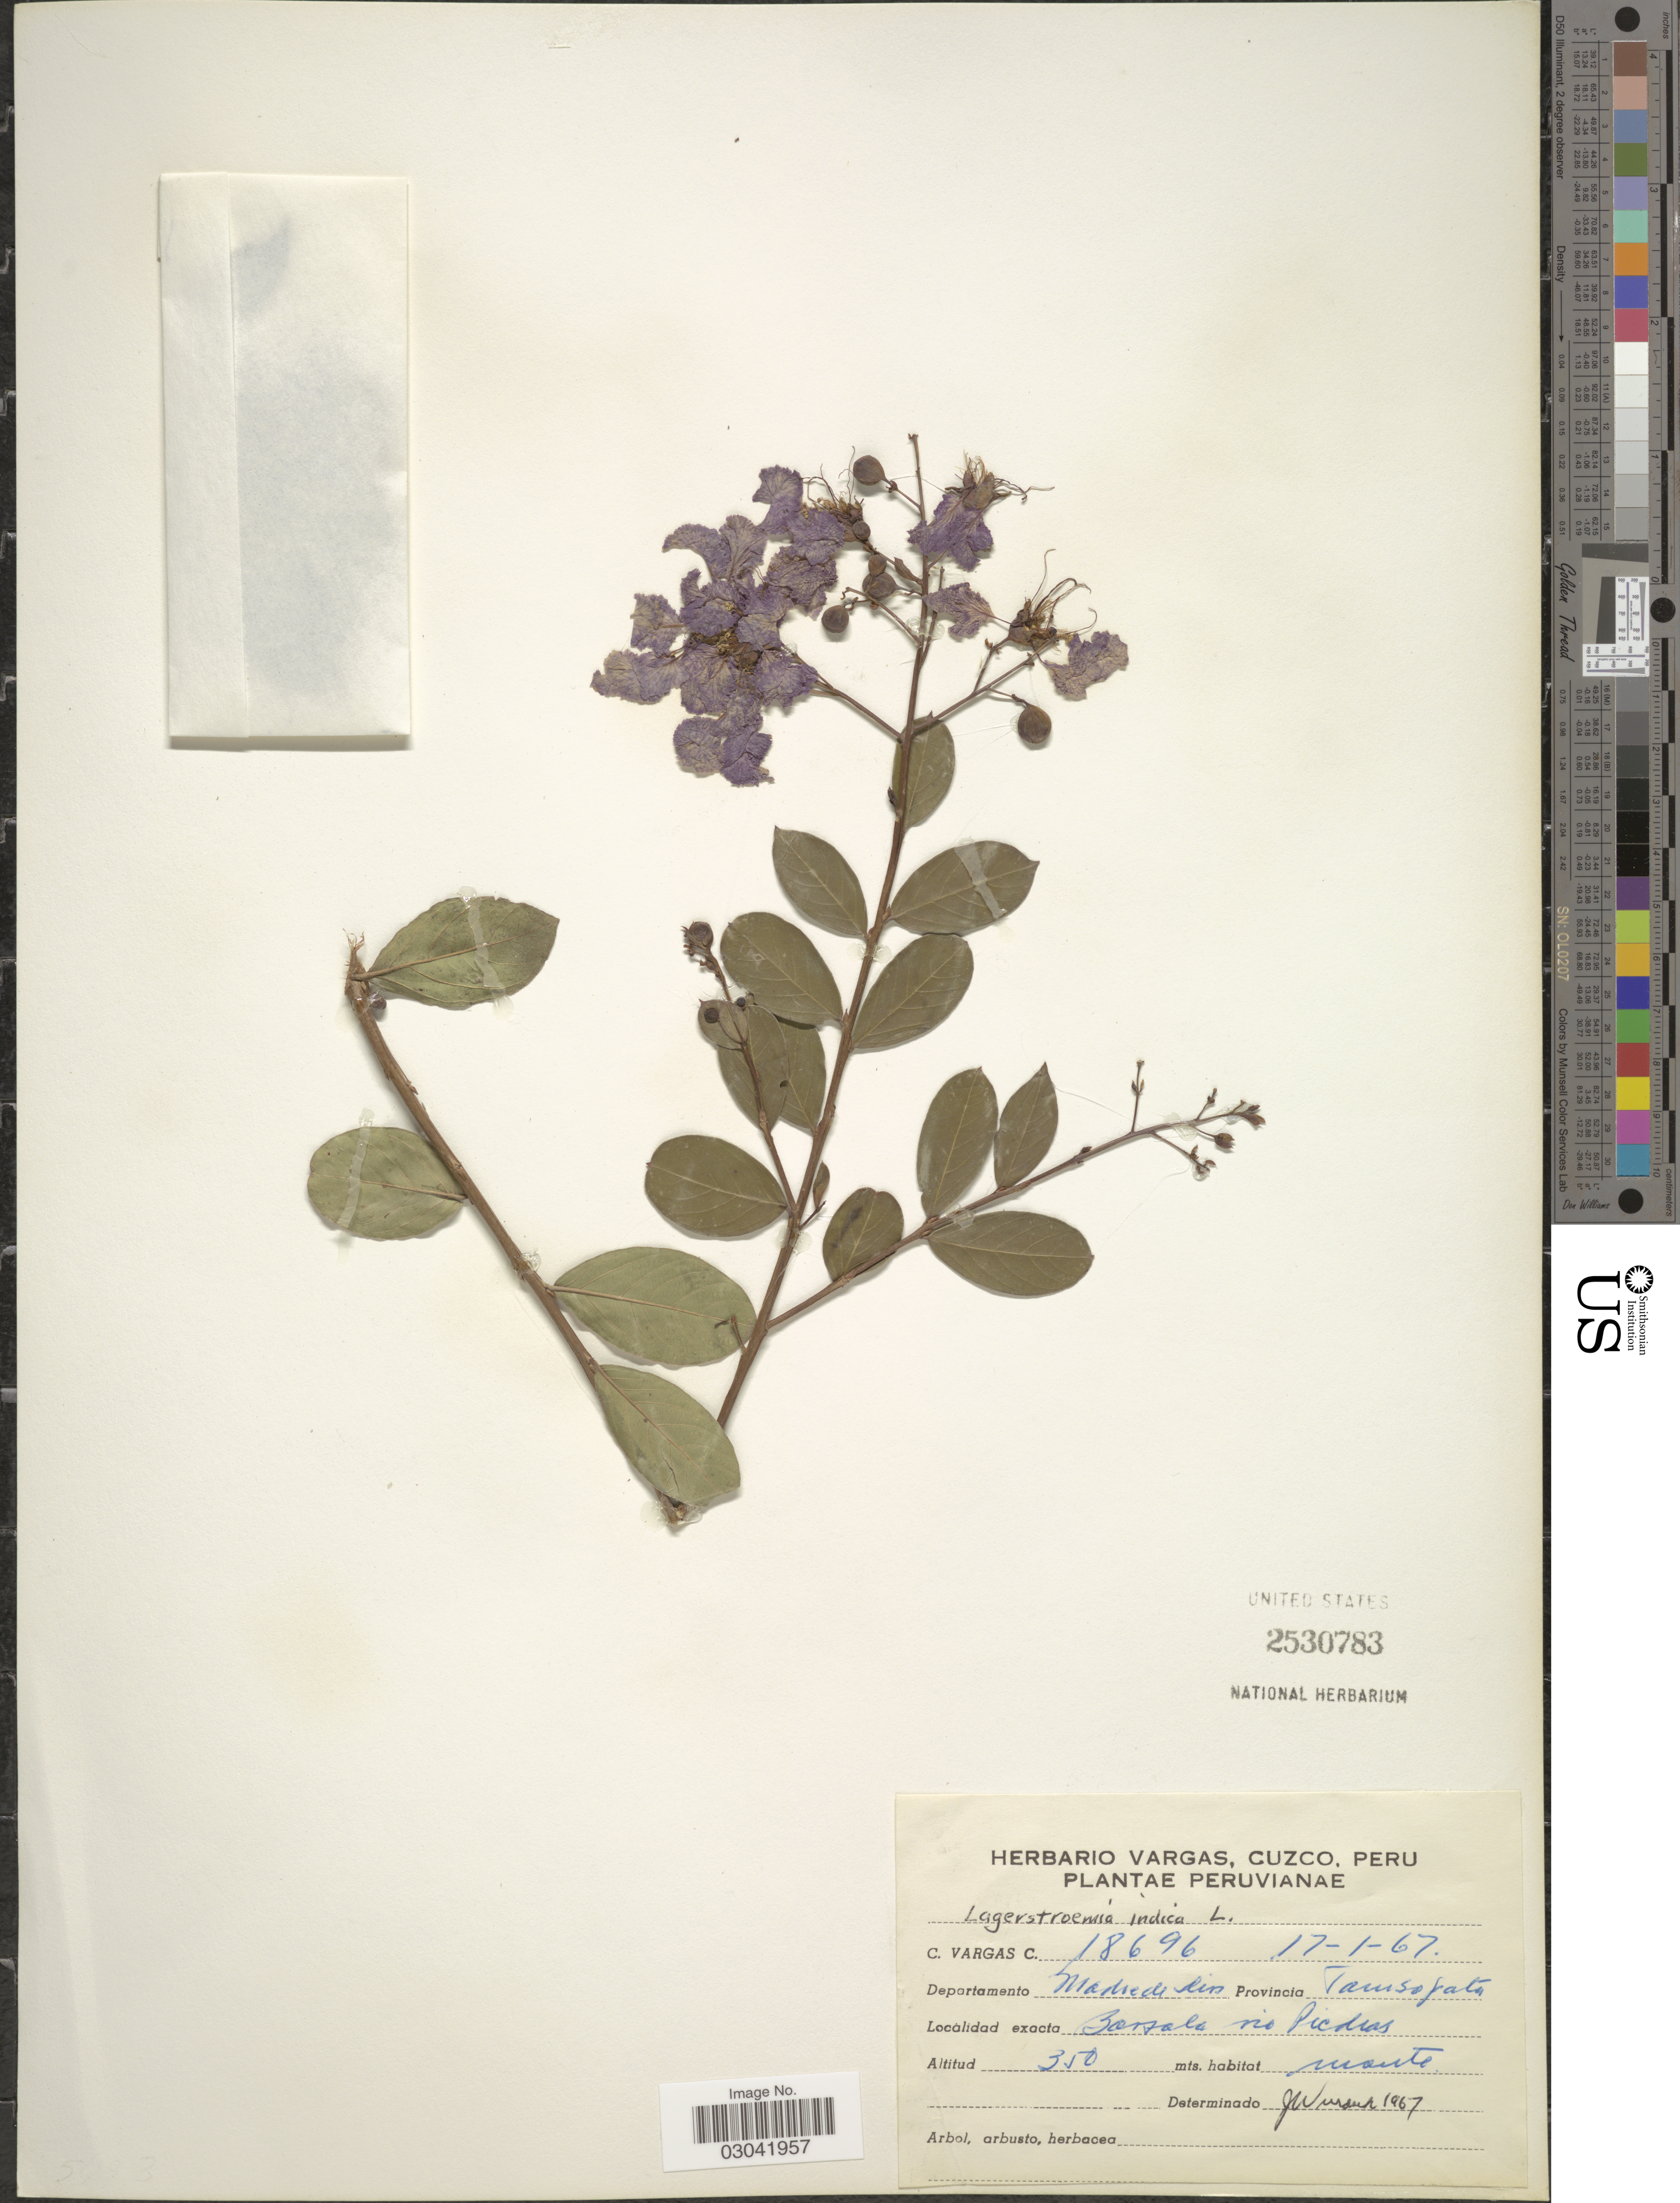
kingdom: Plantae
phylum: Tracheophyta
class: Magnoliopsida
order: Myrtales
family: Lythraceae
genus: Lagerstroemia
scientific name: Lagerstroemia indica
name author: L.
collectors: C. Vargas Calderón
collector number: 18696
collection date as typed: Transcribed d/m/y: 17/1/67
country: Peru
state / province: Madre de Dios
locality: Departamento Madre de Dios, Provincia Tambopata. Borsale rio Piedras.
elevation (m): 350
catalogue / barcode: US 2530783